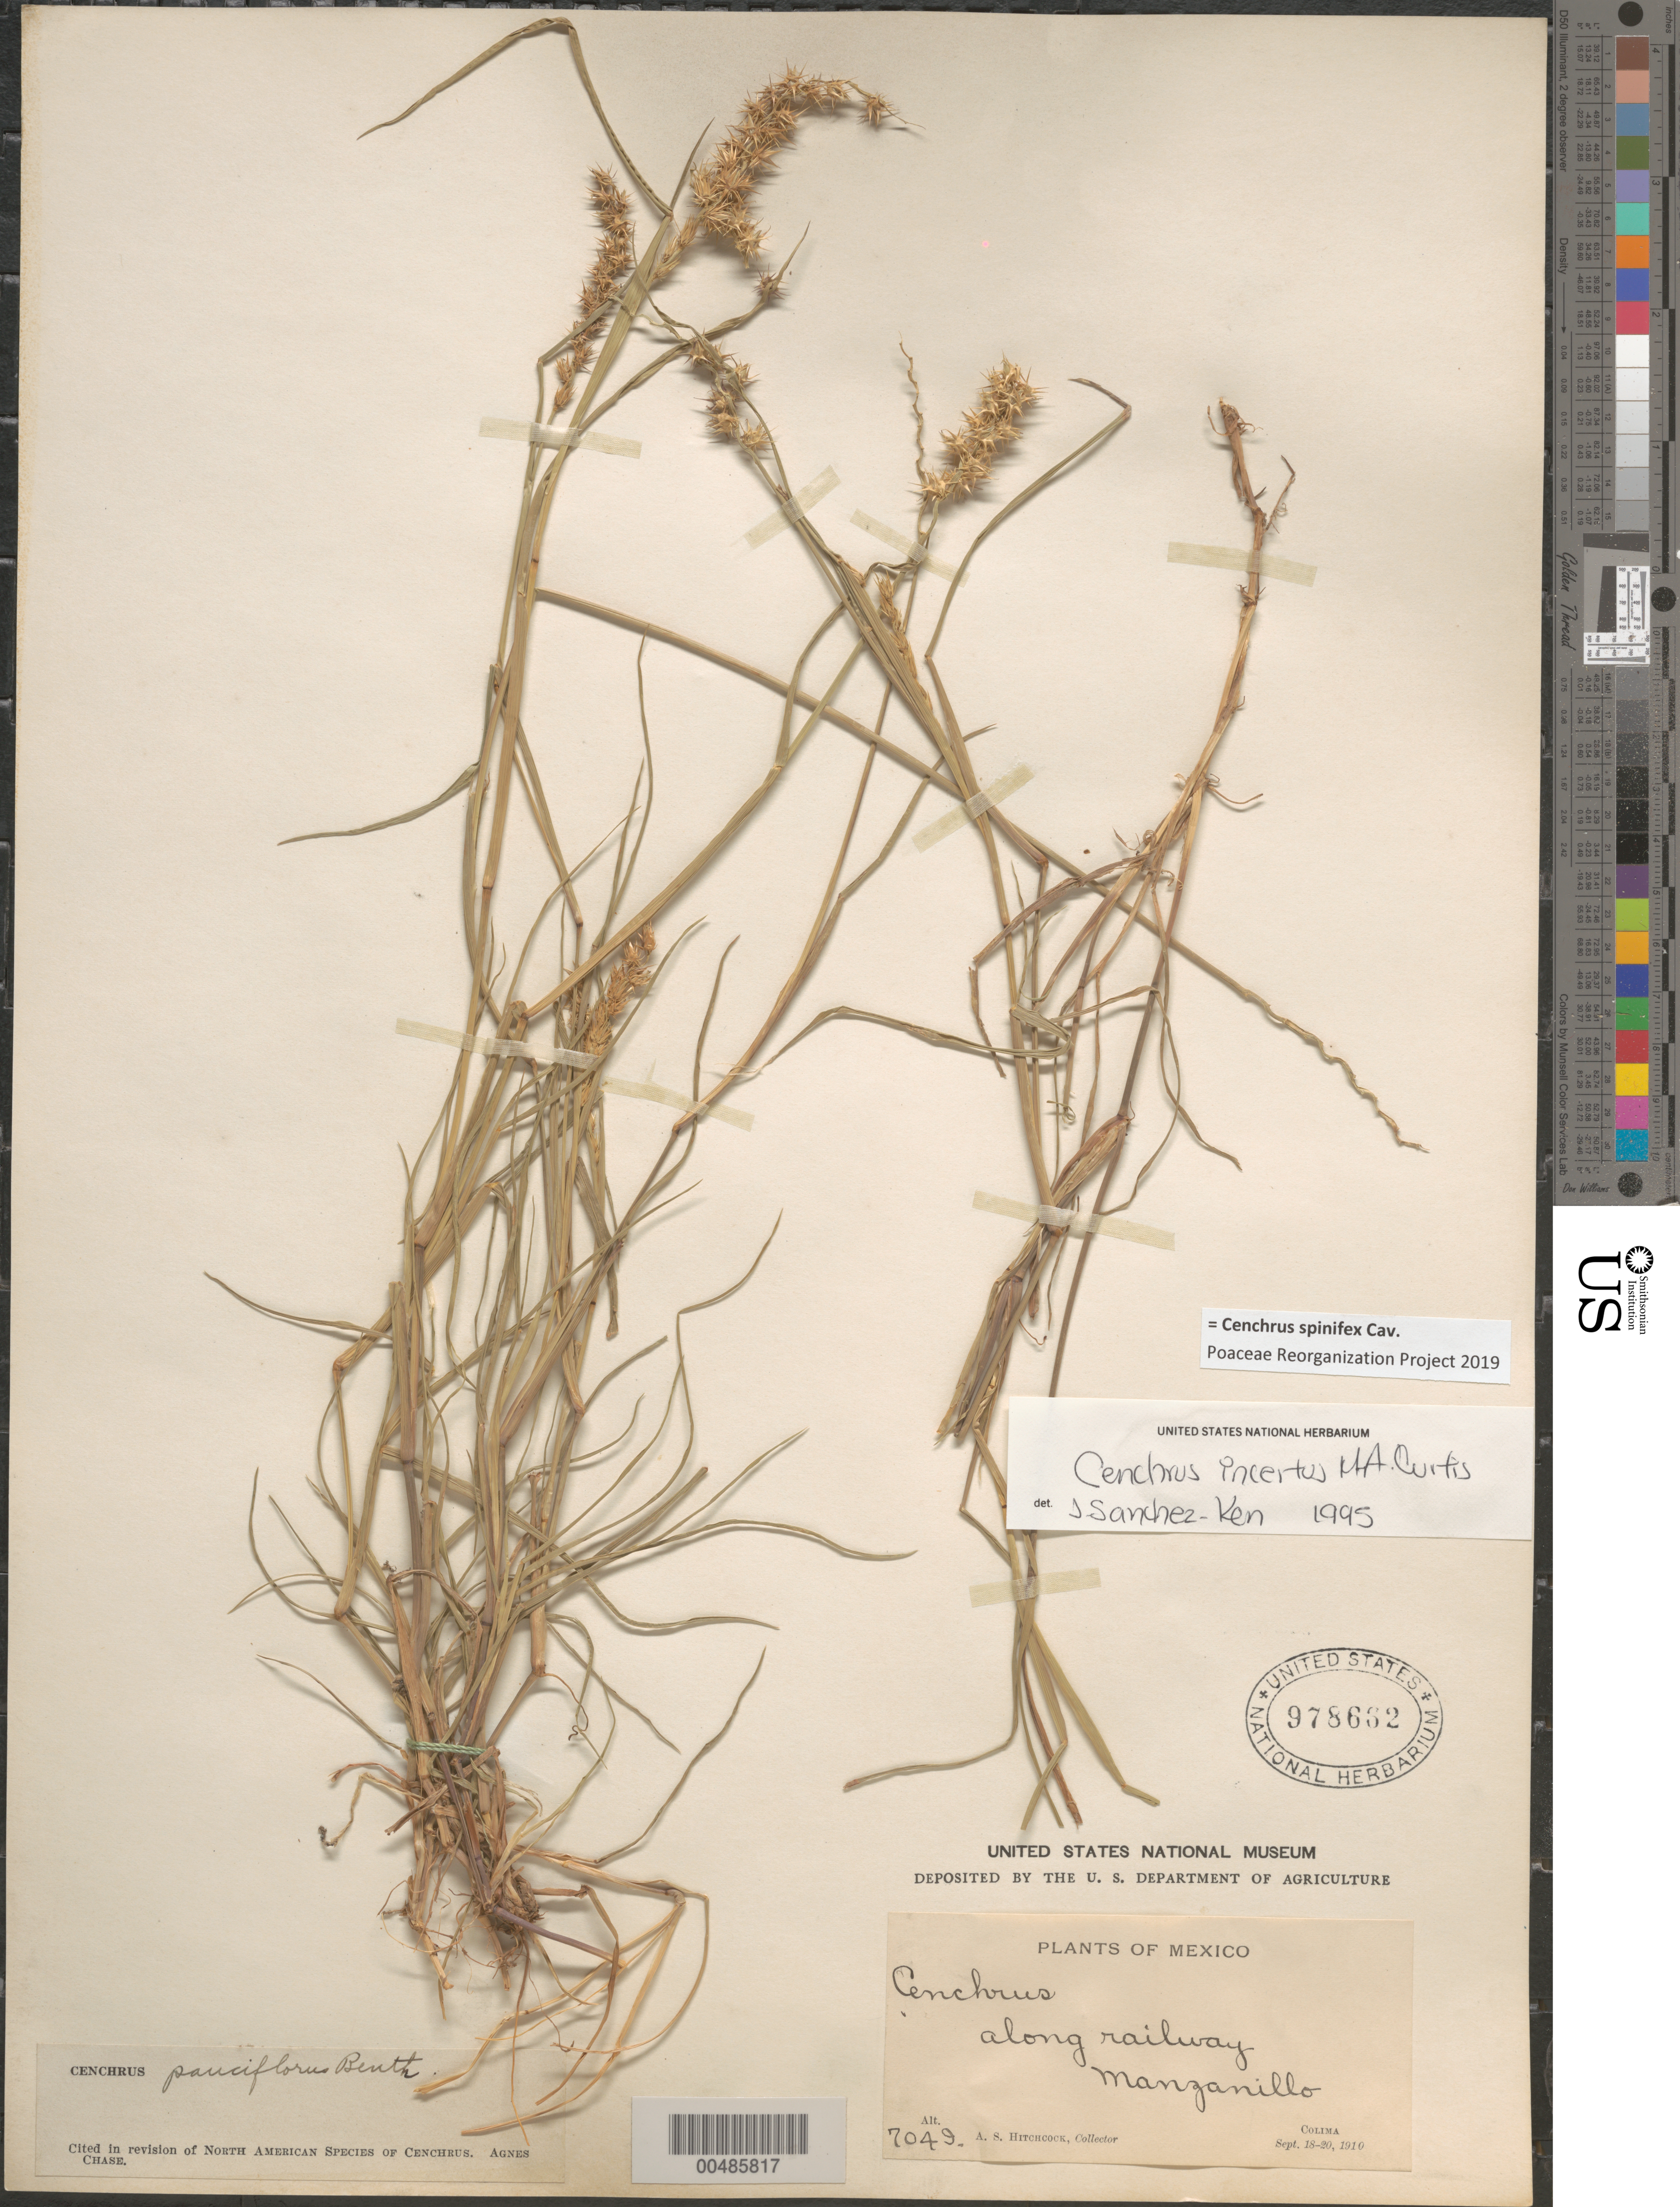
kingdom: Plantae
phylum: Tracheophyta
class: Liliopsida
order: Poales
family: Poaceae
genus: Cenchrus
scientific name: Cenchrus spinifex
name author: Cav.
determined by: Poaceae Reorganization Project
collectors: A. S. Hitchcock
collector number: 7049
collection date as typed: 18 Sep 1910 to 20 Sep 1910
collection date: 1910-09-18/1910-09-20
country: Mexico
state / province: Colima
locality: Manzanillo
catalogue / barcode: US 978662